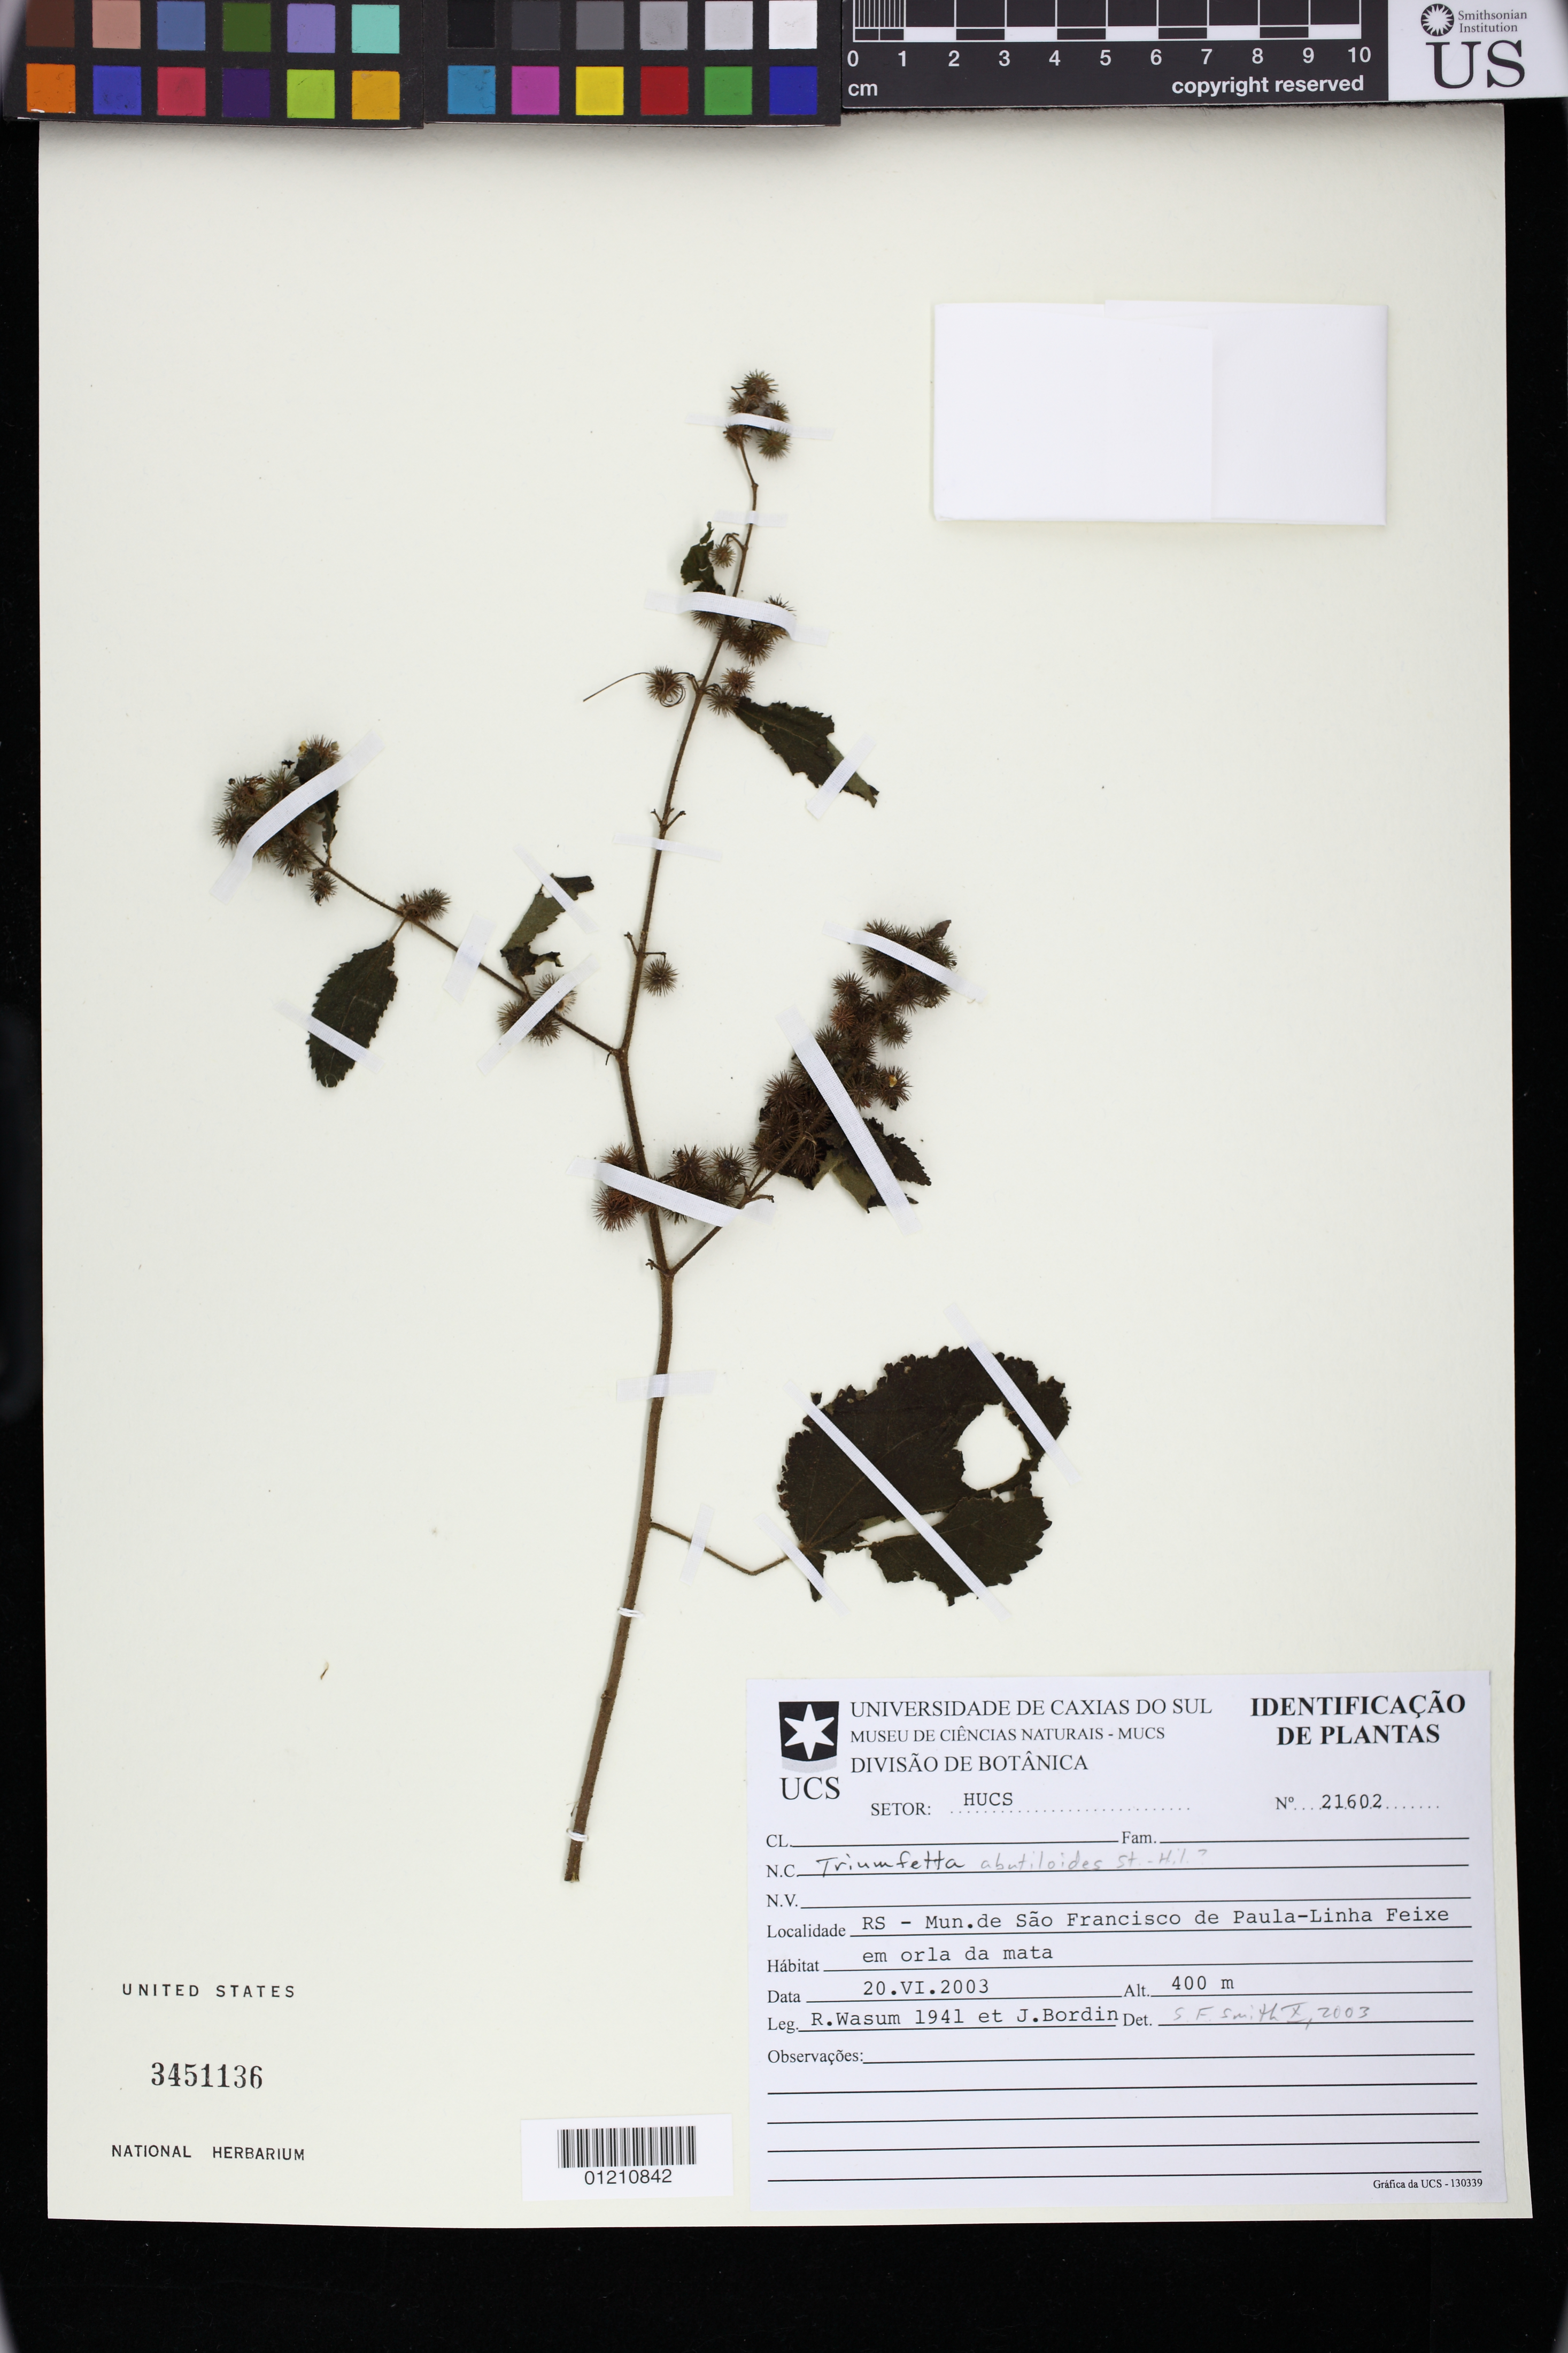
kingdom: Plantae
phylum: Tracheophyta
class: Magnoliopsida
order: Malvales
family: Malvaceae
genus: Triumfetta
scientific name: Triumfetta abutiloides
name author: A. St.-Hil.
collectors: R. Wasum & J. Bordin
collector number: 21602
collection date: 2003-06-20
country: Brazil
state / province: Rio Grande do Sul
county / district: São Francisco de Paula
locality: RS - Mun.de Sao Francisco de Paula-Linha Feixe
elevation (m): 400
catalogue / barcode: US 3451136